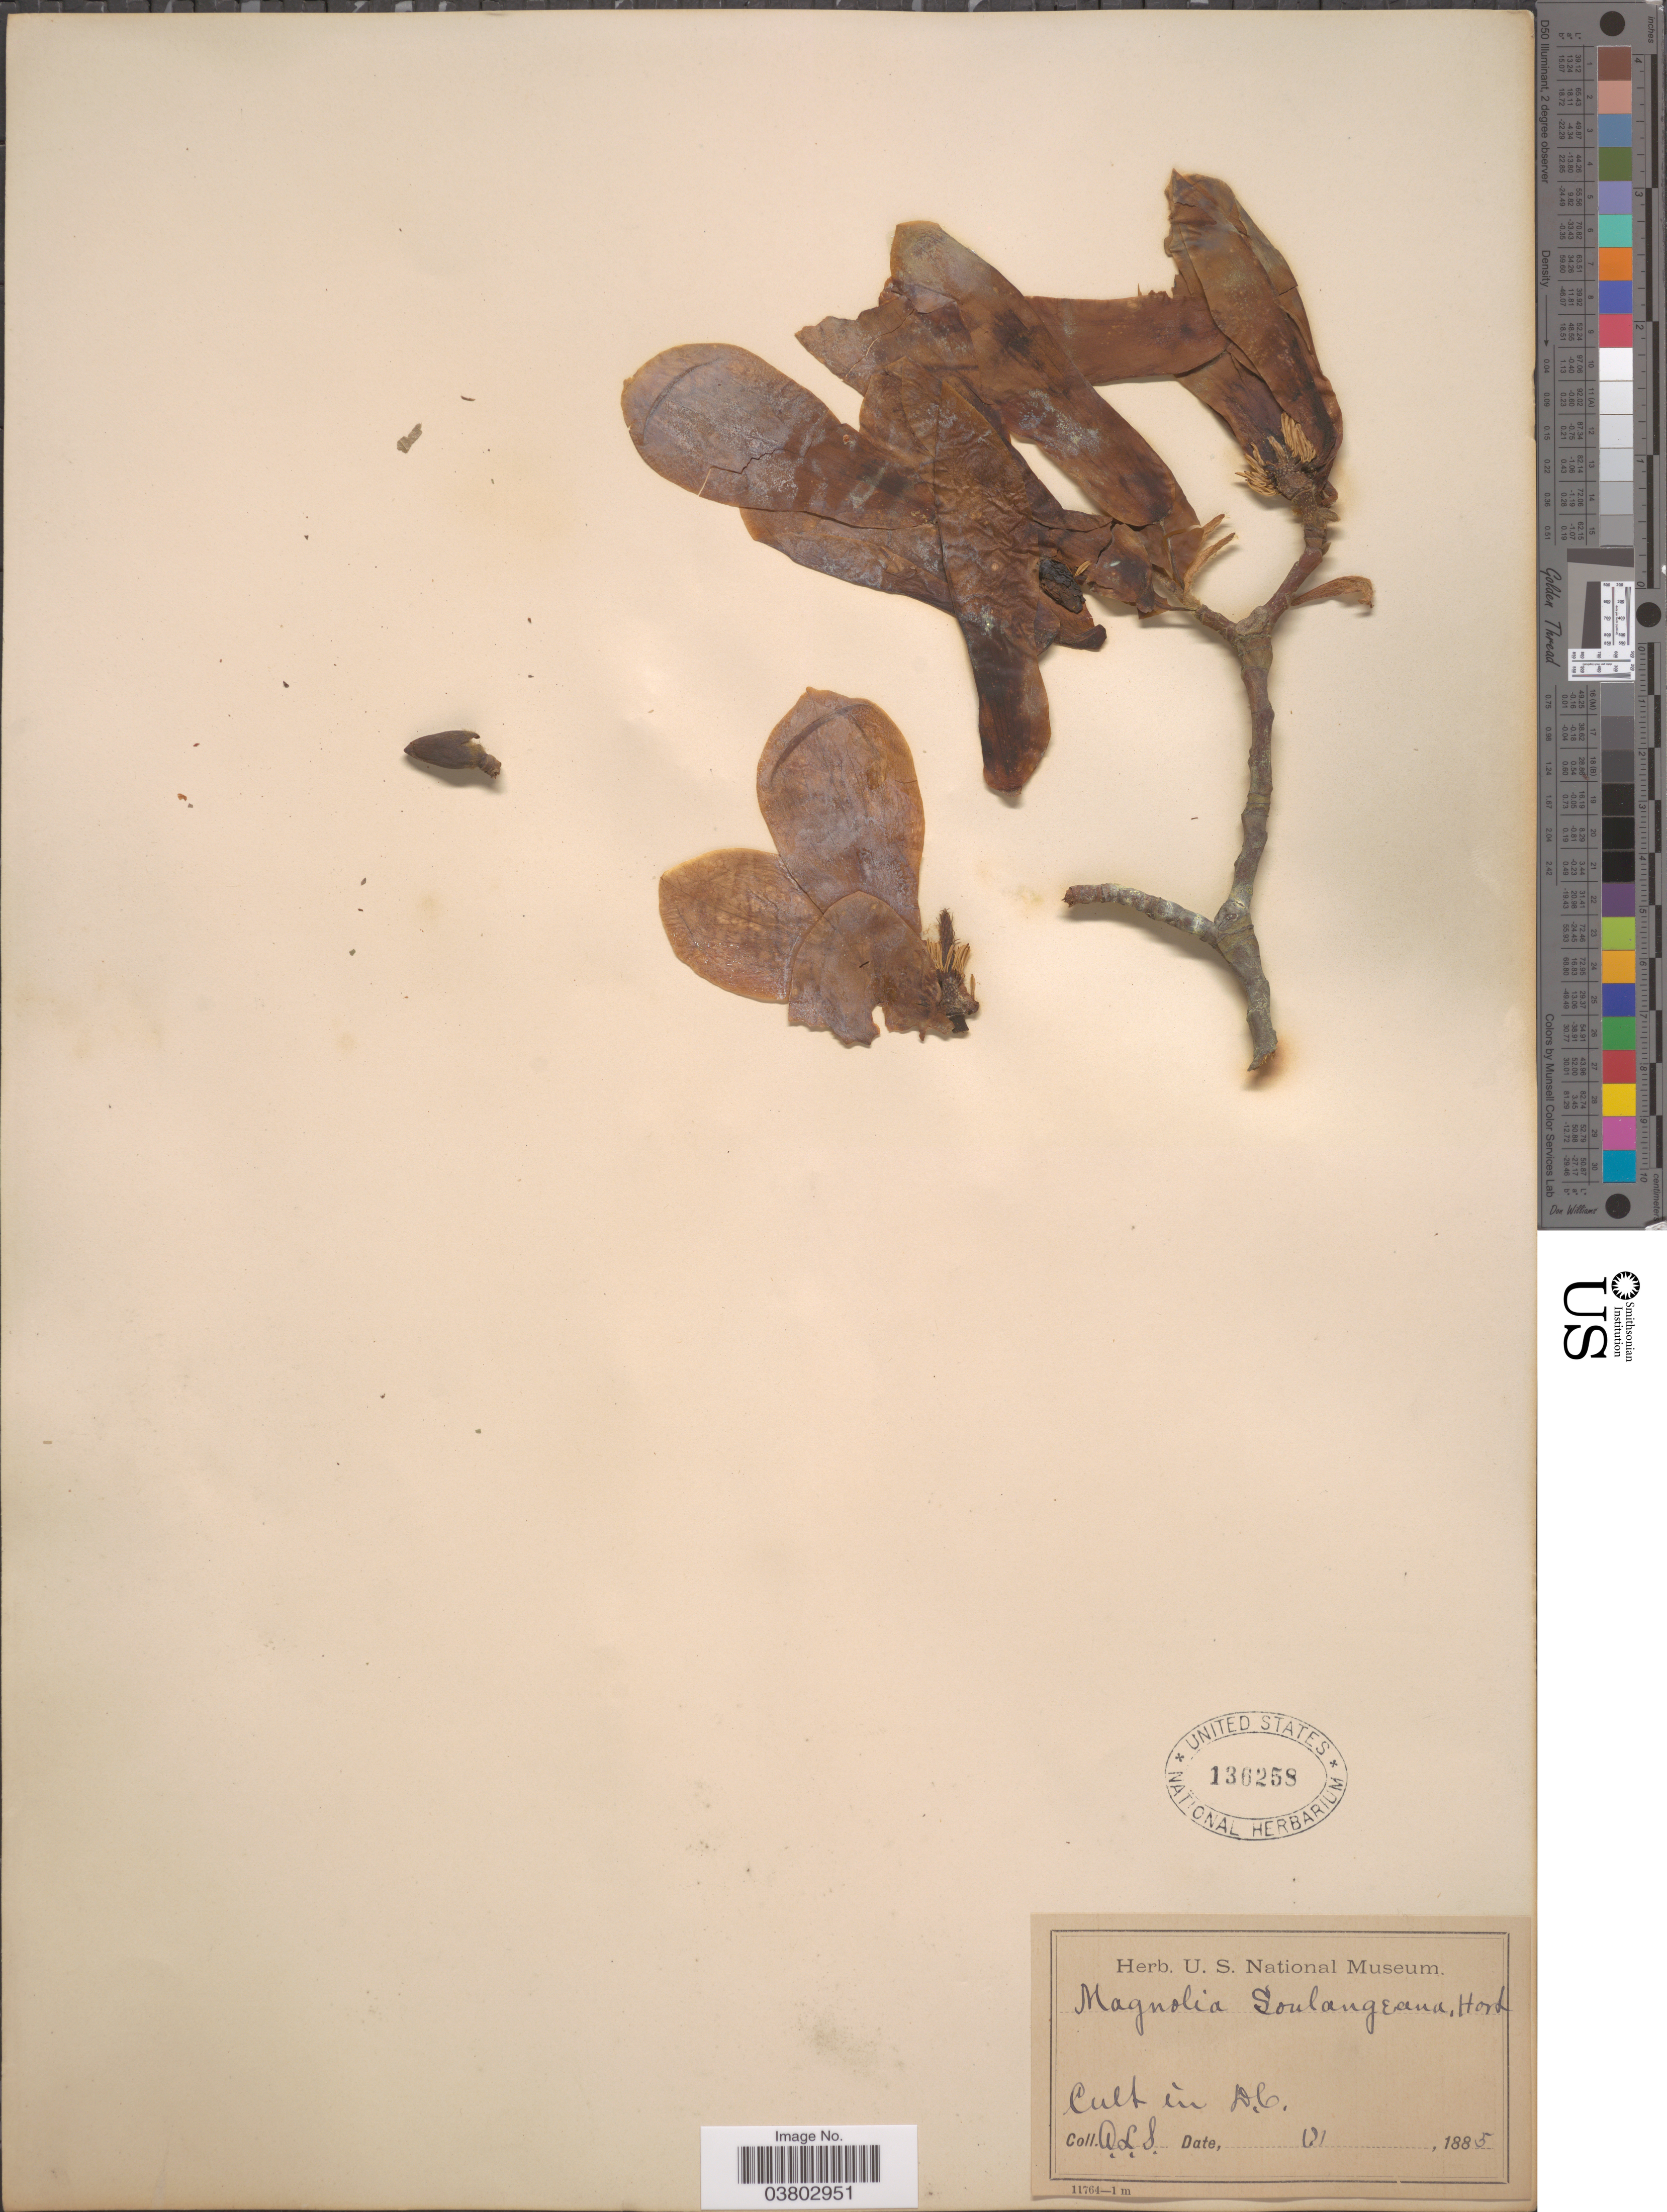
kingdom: Plantae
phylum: Tracheophyta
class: Magnoliopsida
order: Magnoliales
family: Magnoliaceae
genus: Magnolia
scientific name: Magnolia x soulangeana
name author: Soul.-Bod.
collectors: A. L. S.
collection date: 1885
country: United States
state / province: District of Columbia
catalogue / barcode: US 136258